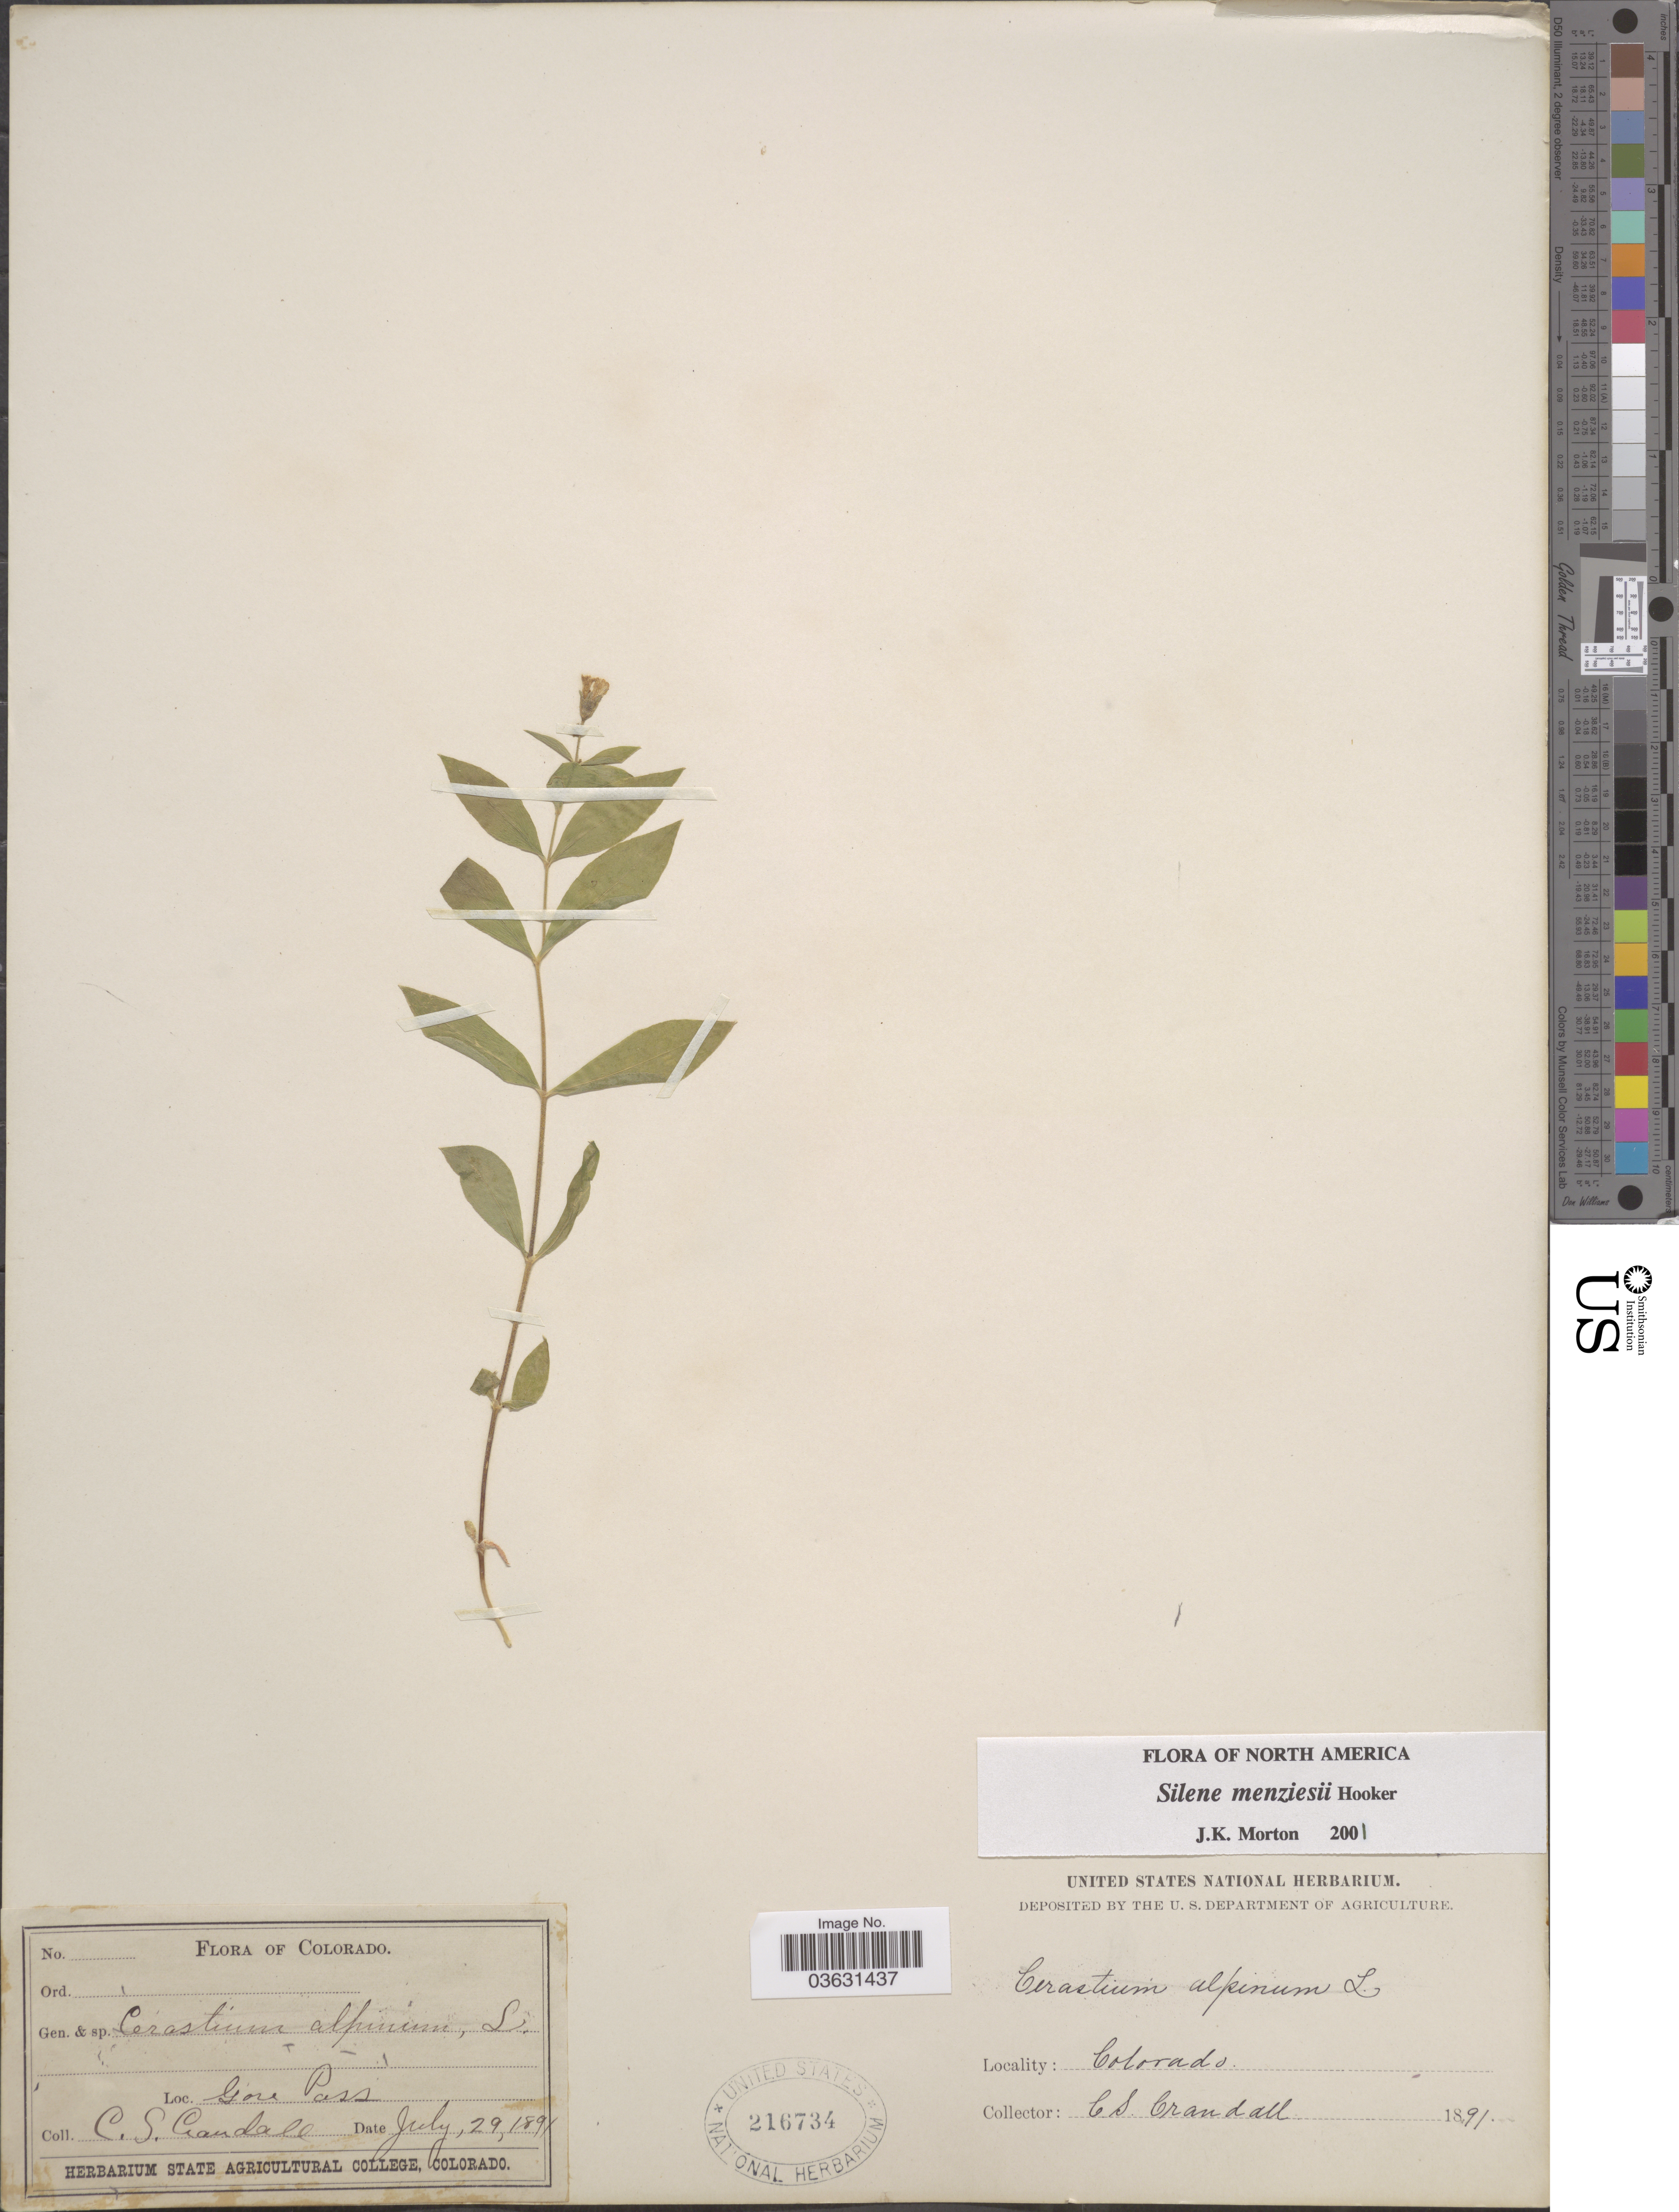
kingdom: Plantae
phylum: Tracheophyta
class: Magnoliopsida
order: Caryophyllales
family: Caryophyllaceae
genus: Silene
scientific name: Silene menziesii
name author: Hook.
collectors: C. Crandall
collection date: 1891-07-29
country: United States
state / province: Colorado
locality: Gore Pass.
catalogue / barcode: US 216734